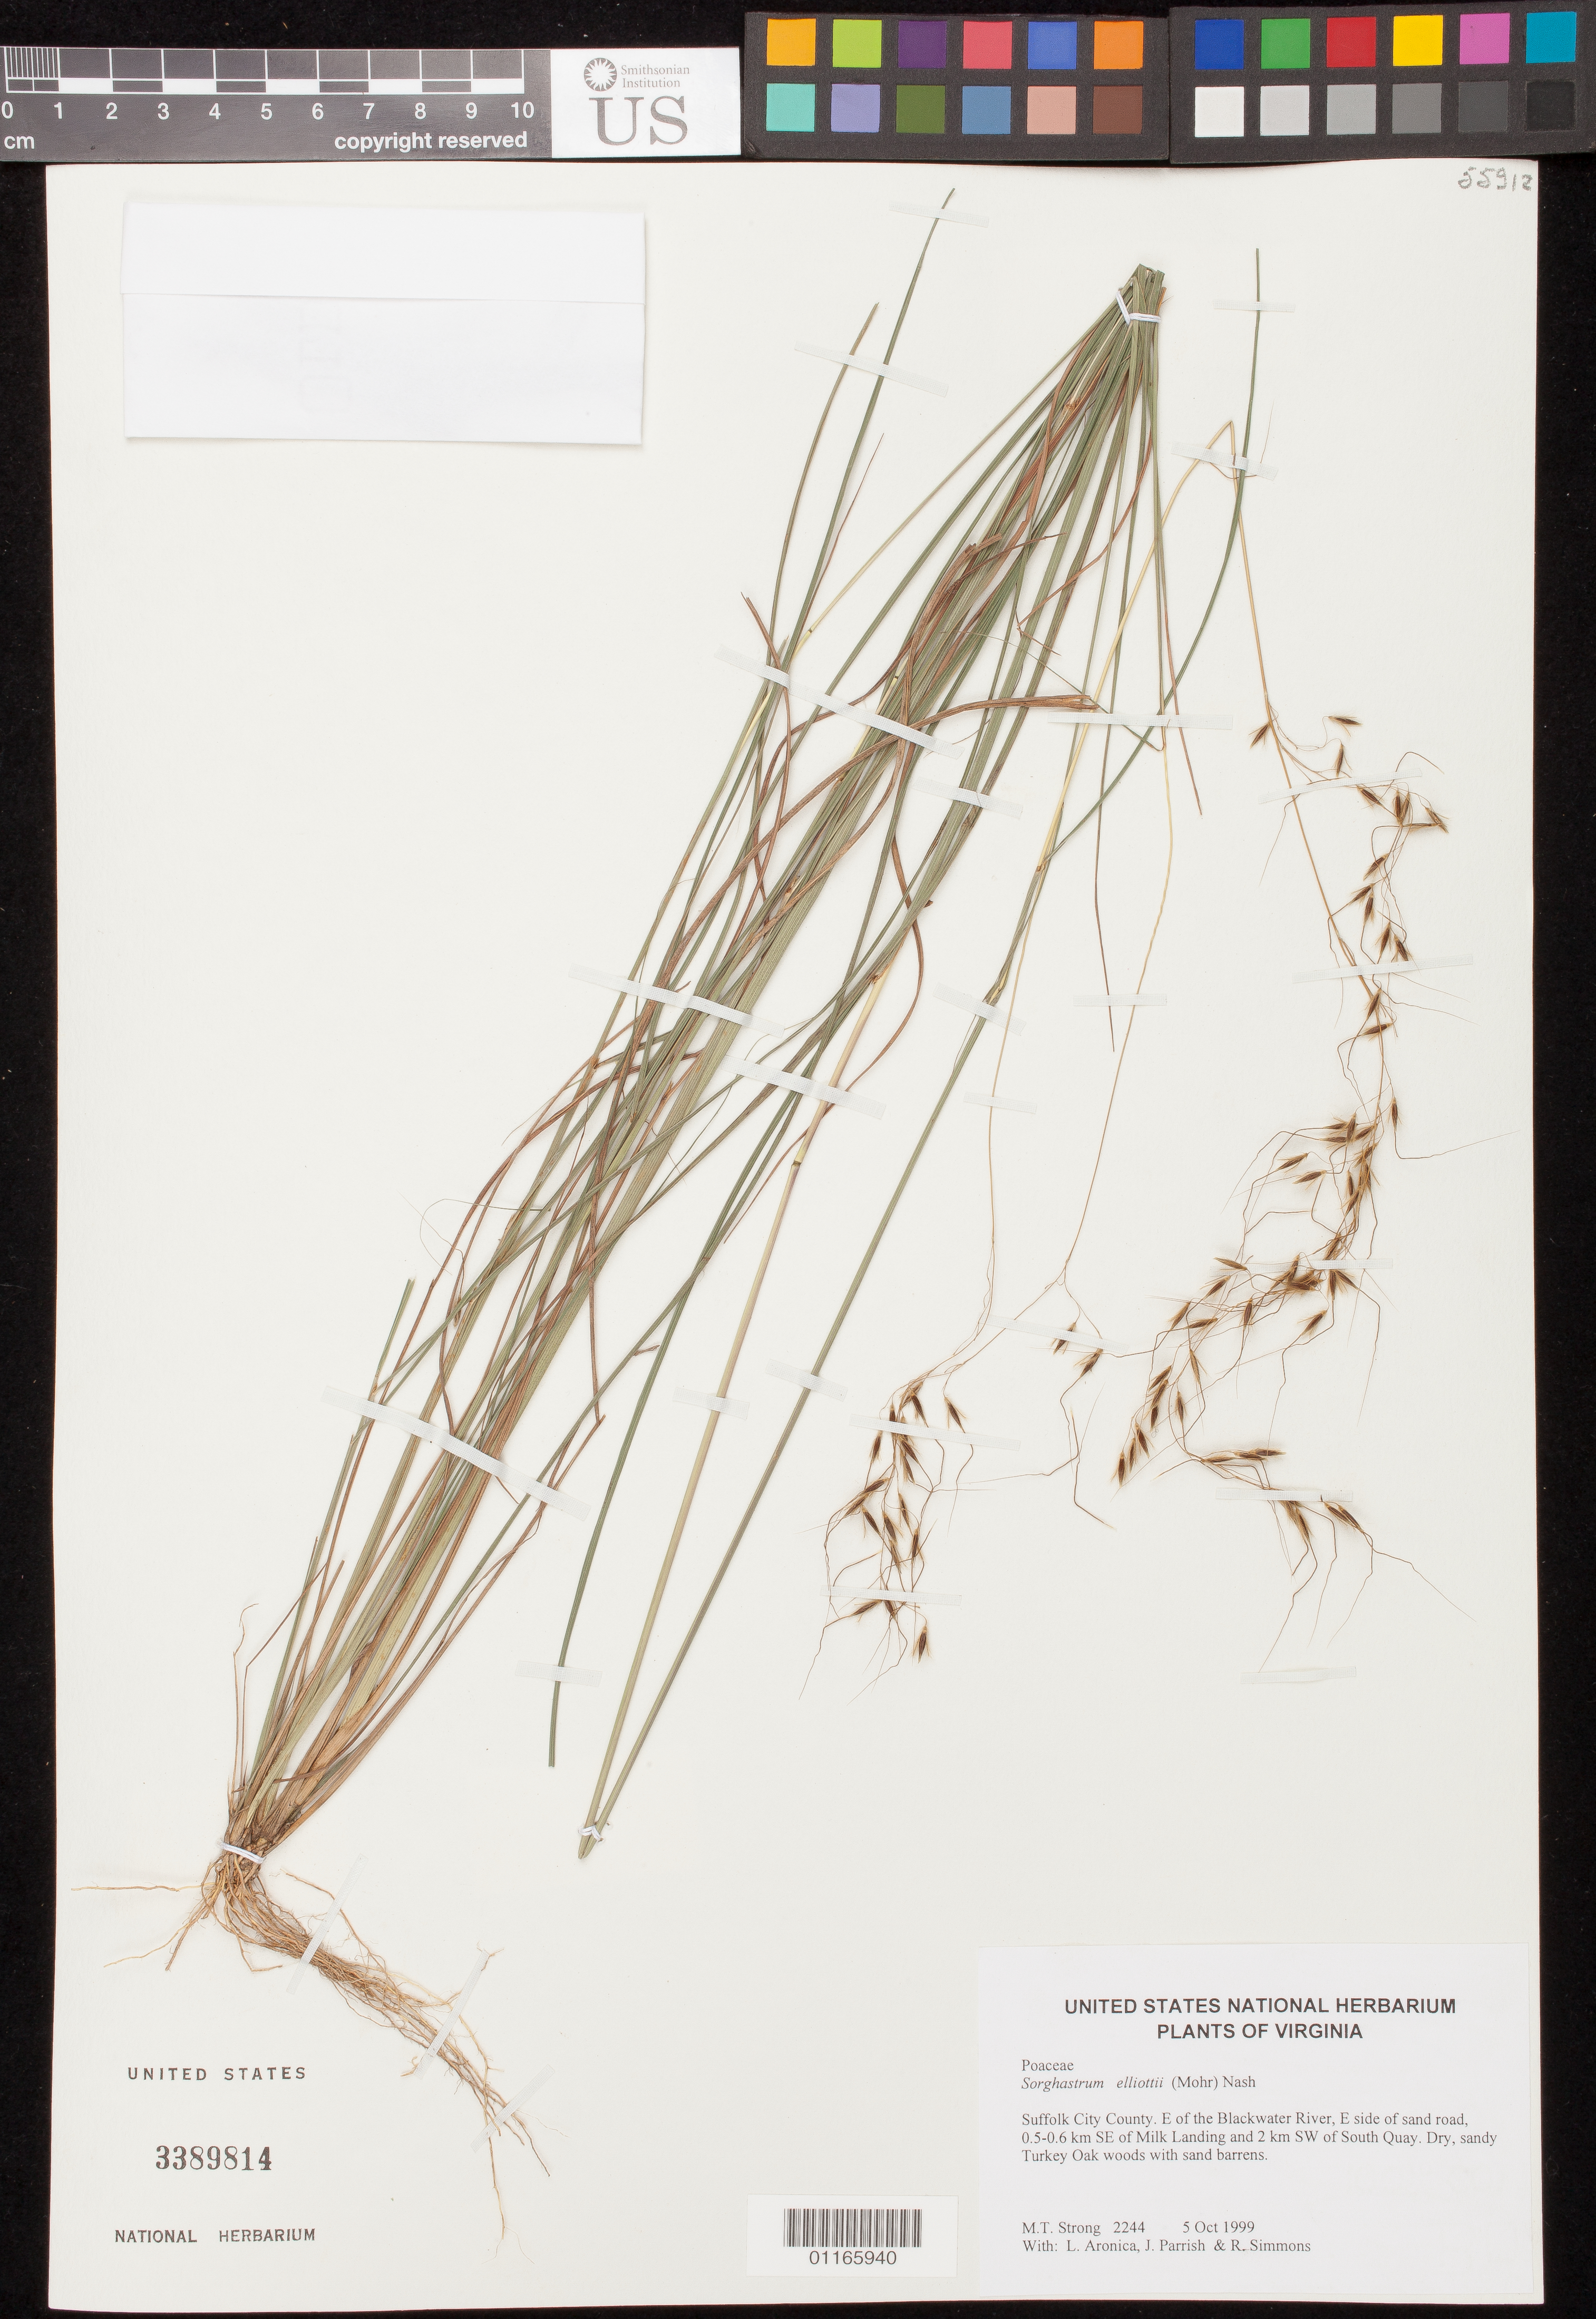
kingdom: Plantae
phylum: Tracheophyta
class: Liliopsida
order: Poales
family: Poaceae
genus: Sorghastrum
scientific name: Sorghastrum elliottii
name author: (C. Mohr) Nash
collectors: M. T. Strong, L. Aronica, J. Parrish & R. Simmons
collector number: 2244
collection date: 1999-10-05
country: United States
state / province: Virginia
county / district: City of Suffolk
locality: E of the Blackwater River, E side of sand road, 0.5-0.6 km SE of Milk Landing and 2 km SW of South Quay.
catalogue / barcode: US 3389814